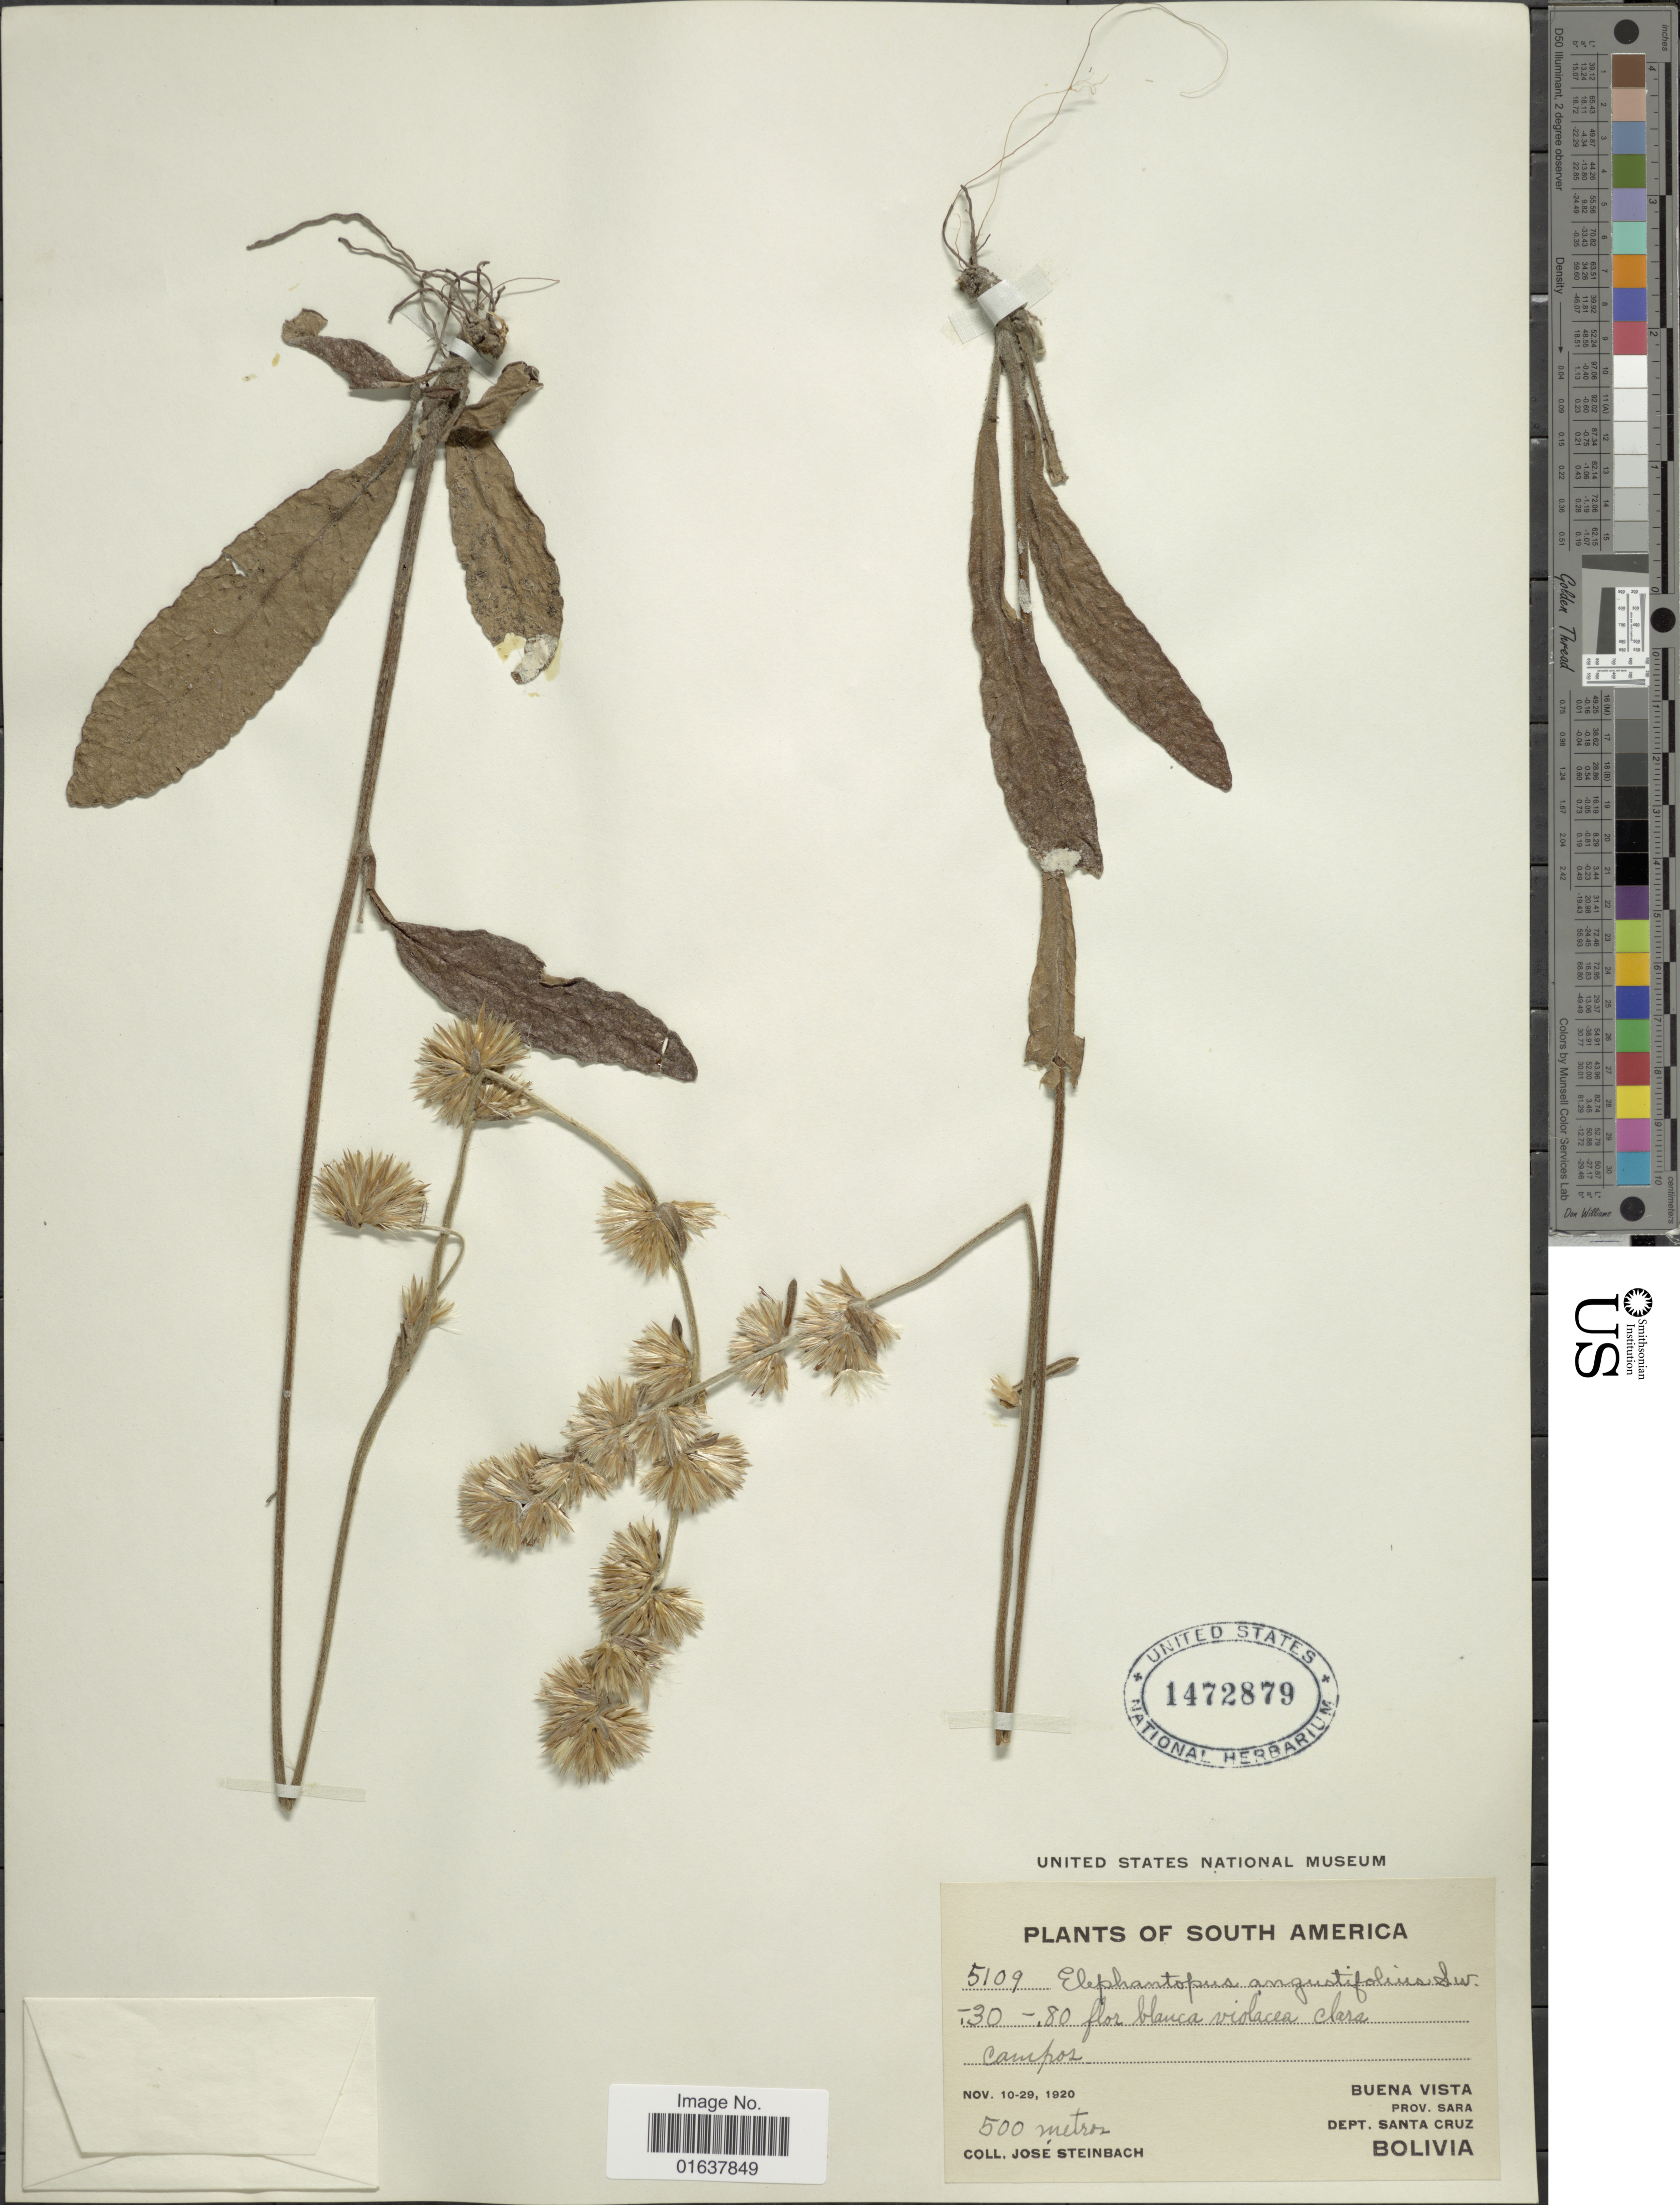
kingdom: Plantae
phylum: Tracheophyta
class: Magnoliopsida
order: Asterales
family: Asteraceae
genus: Orthopappus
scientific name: Orthopappus angustifolius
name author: (Sw.) Gleason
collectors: J. Steinbach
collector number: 5109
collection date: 1920-11-10/1920-11-29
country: Bolivia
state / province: Santa Cruz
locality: Buena Vista. Prov. Sara. Dept. Santa Cruz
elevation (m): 500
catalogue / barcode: US 1472879